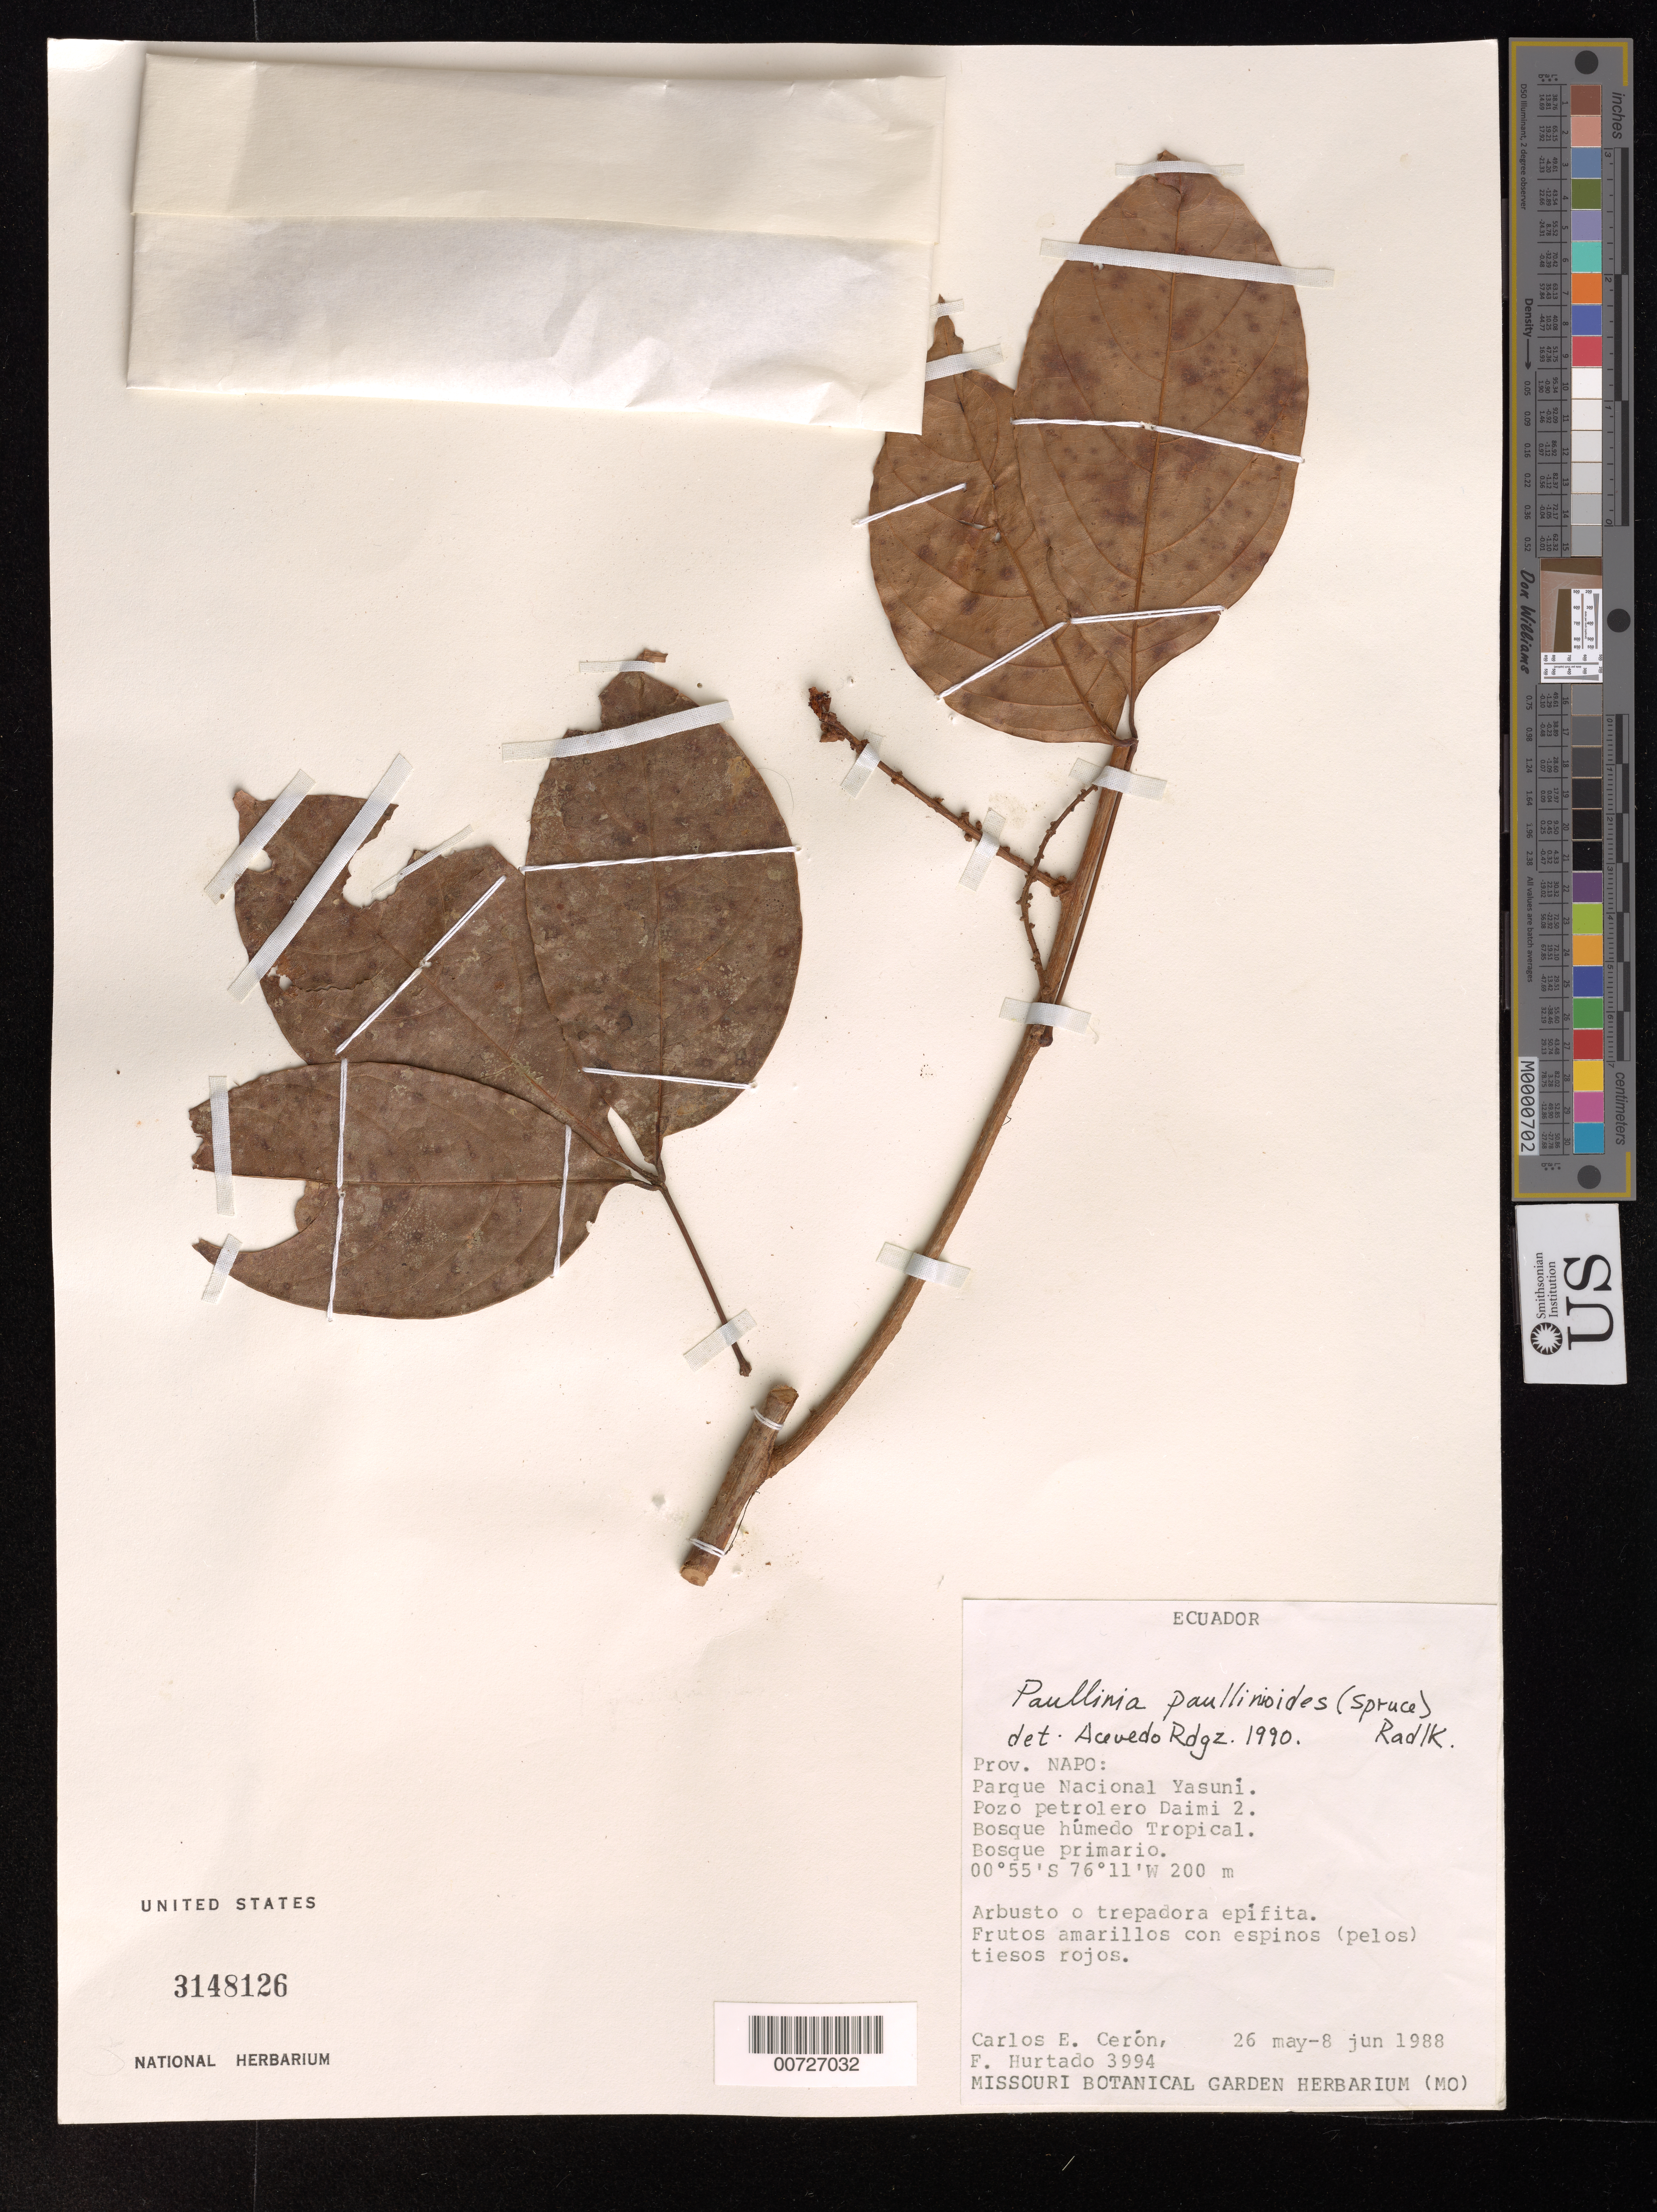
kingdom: Plantae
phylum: Tracheophyta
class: Magnoliopsida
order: Sapindales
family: Sapindaceae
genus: Paullinia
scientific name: Paullinia paullinioides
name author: Radlk.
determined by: Acevedo-Rodríguez, P., (BOT), Smithsonian Institution - National Museum of Natural History (UNITED STATES)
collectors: C. E. Cerón M. & F. Hurtado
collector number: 3994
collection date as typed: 26 May 1988 to 08 Jun 1988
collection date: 1988-05-26/1988-06-08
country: Ecuador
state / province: Napo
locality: Parque Nacional Yasuni, Pozo petrolero Daimi 2.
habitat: Bosque humedo tropical. Bosque primario.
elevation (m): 200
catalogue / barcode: US 3148126